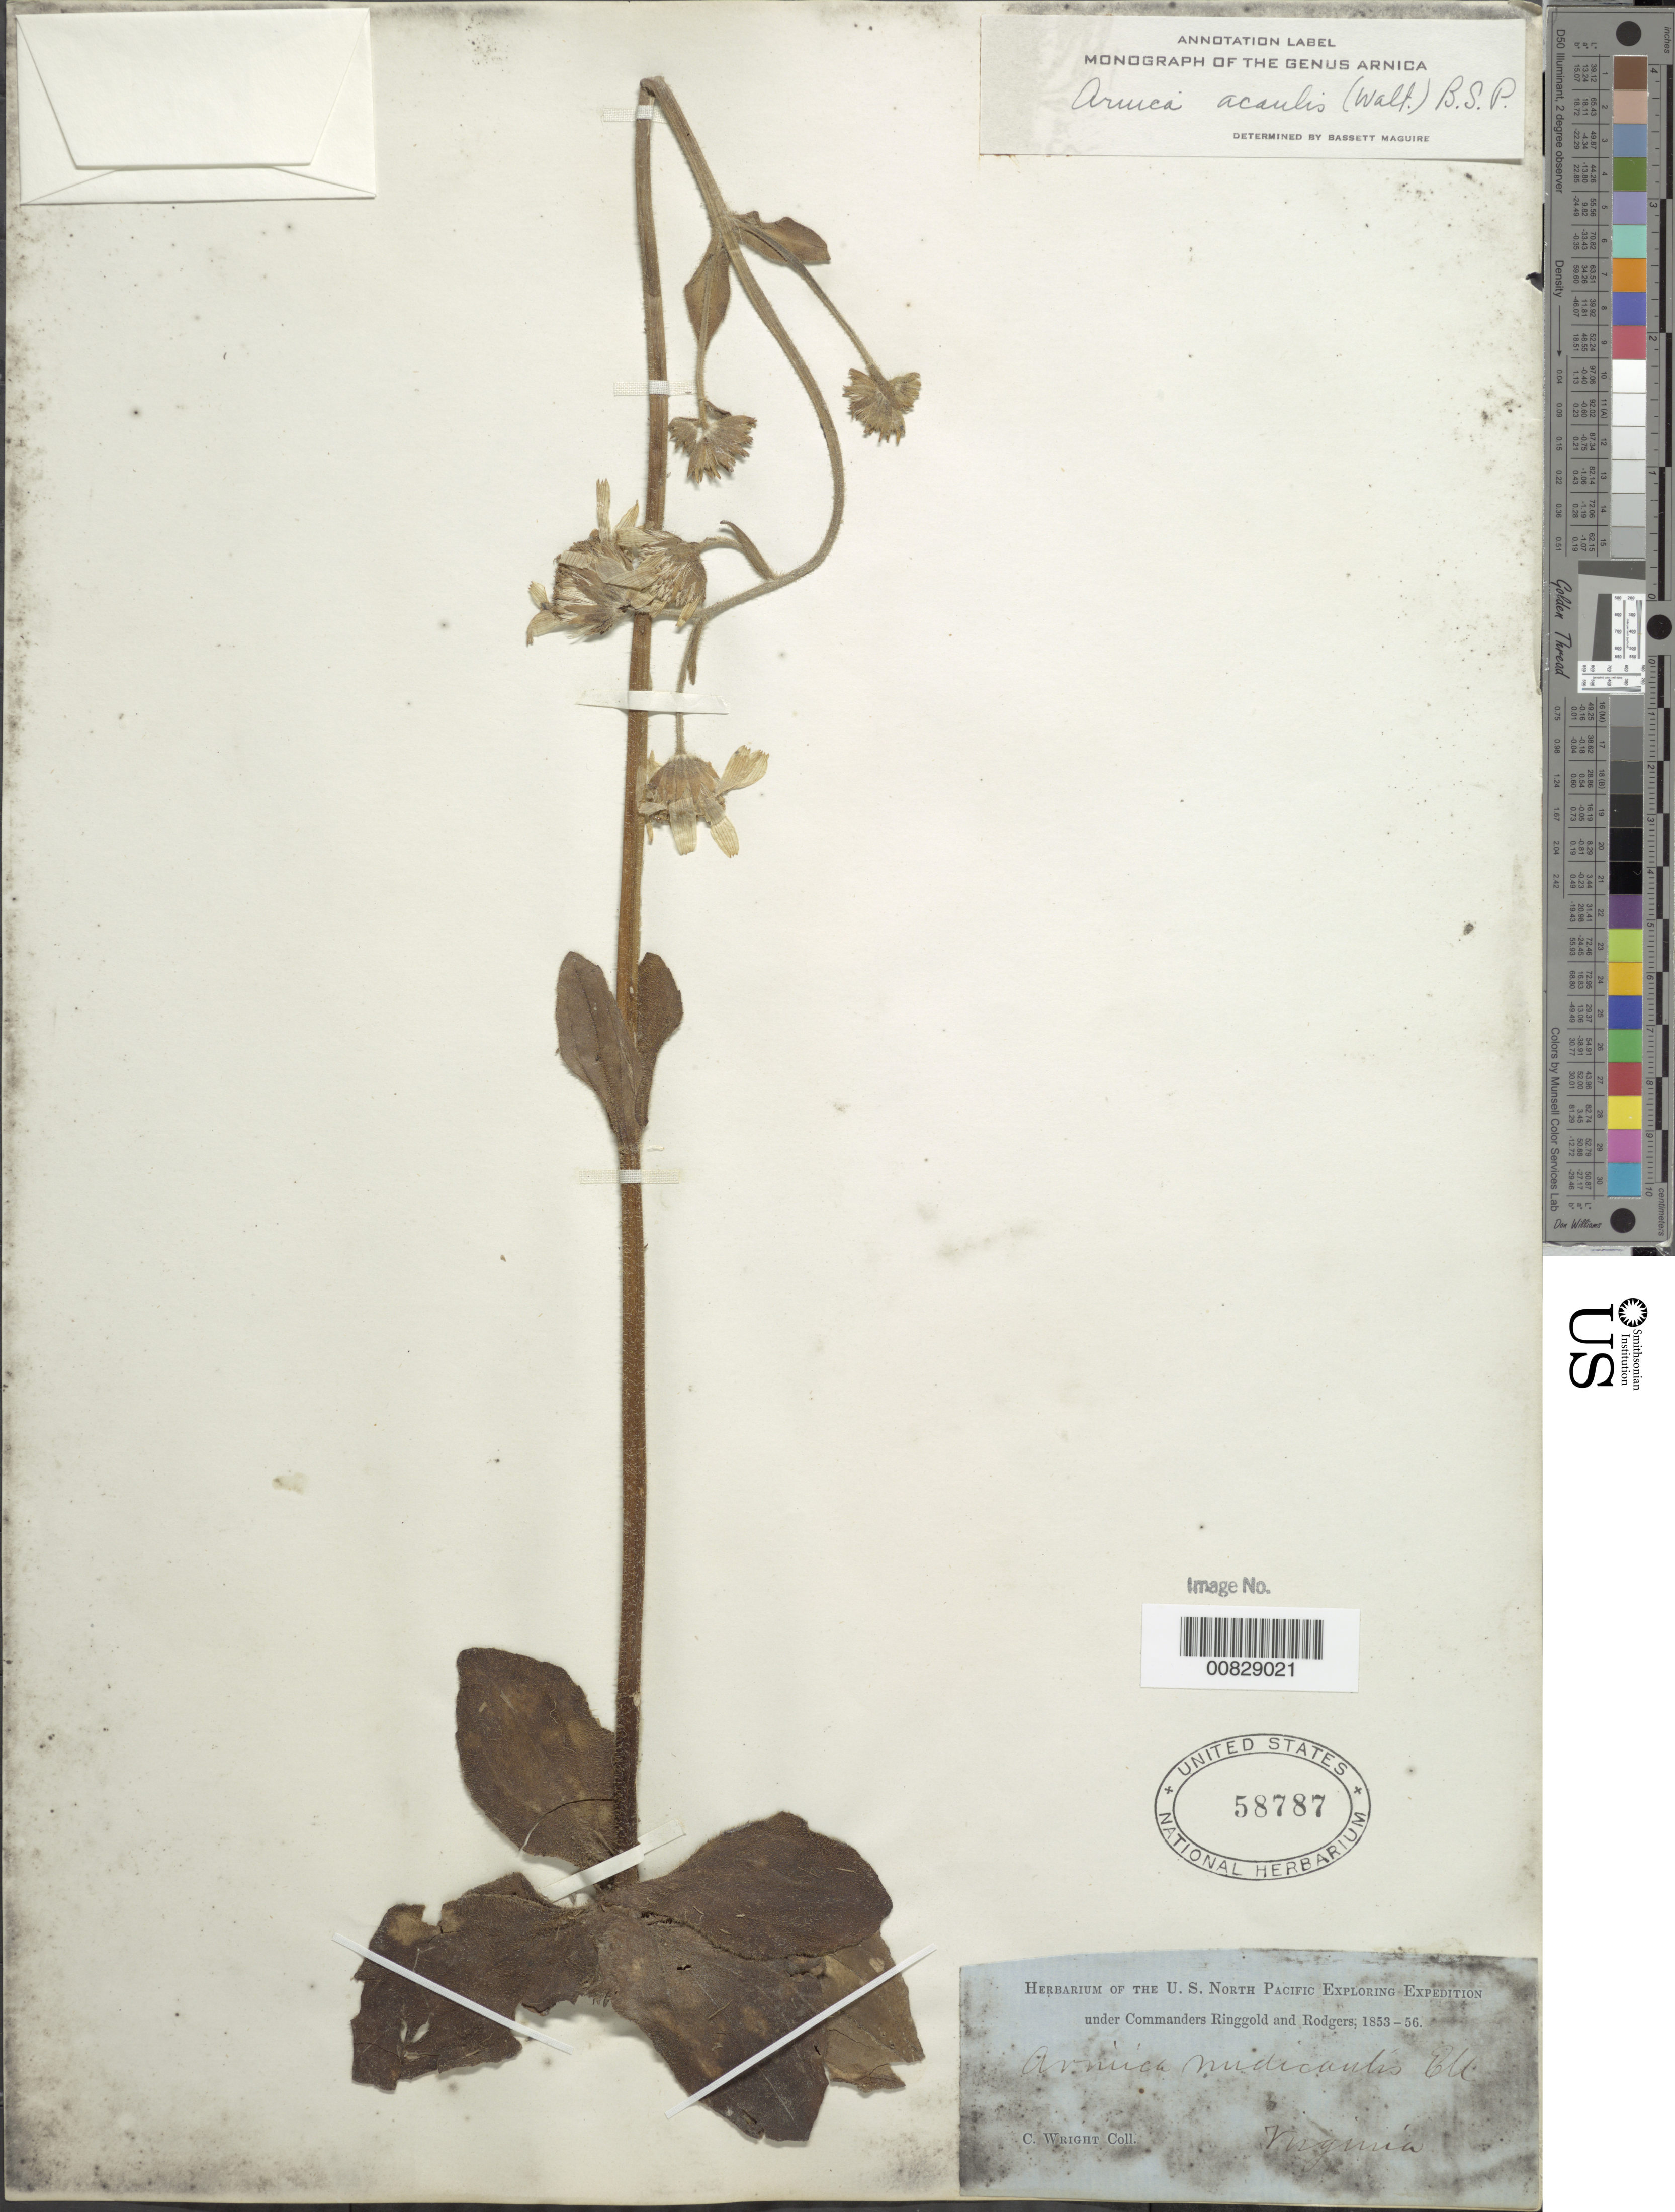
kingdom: Plantae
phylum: Tracheophyta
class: Magnoliopsida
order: Asterales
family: Asteraceae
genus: Arnica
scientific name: Arnica acaulis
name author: (Walter) Britton, Stearns & Poggenb.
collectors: C. Wright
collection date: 1853/1856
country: United States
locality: Virginia.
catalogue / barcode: US 58787